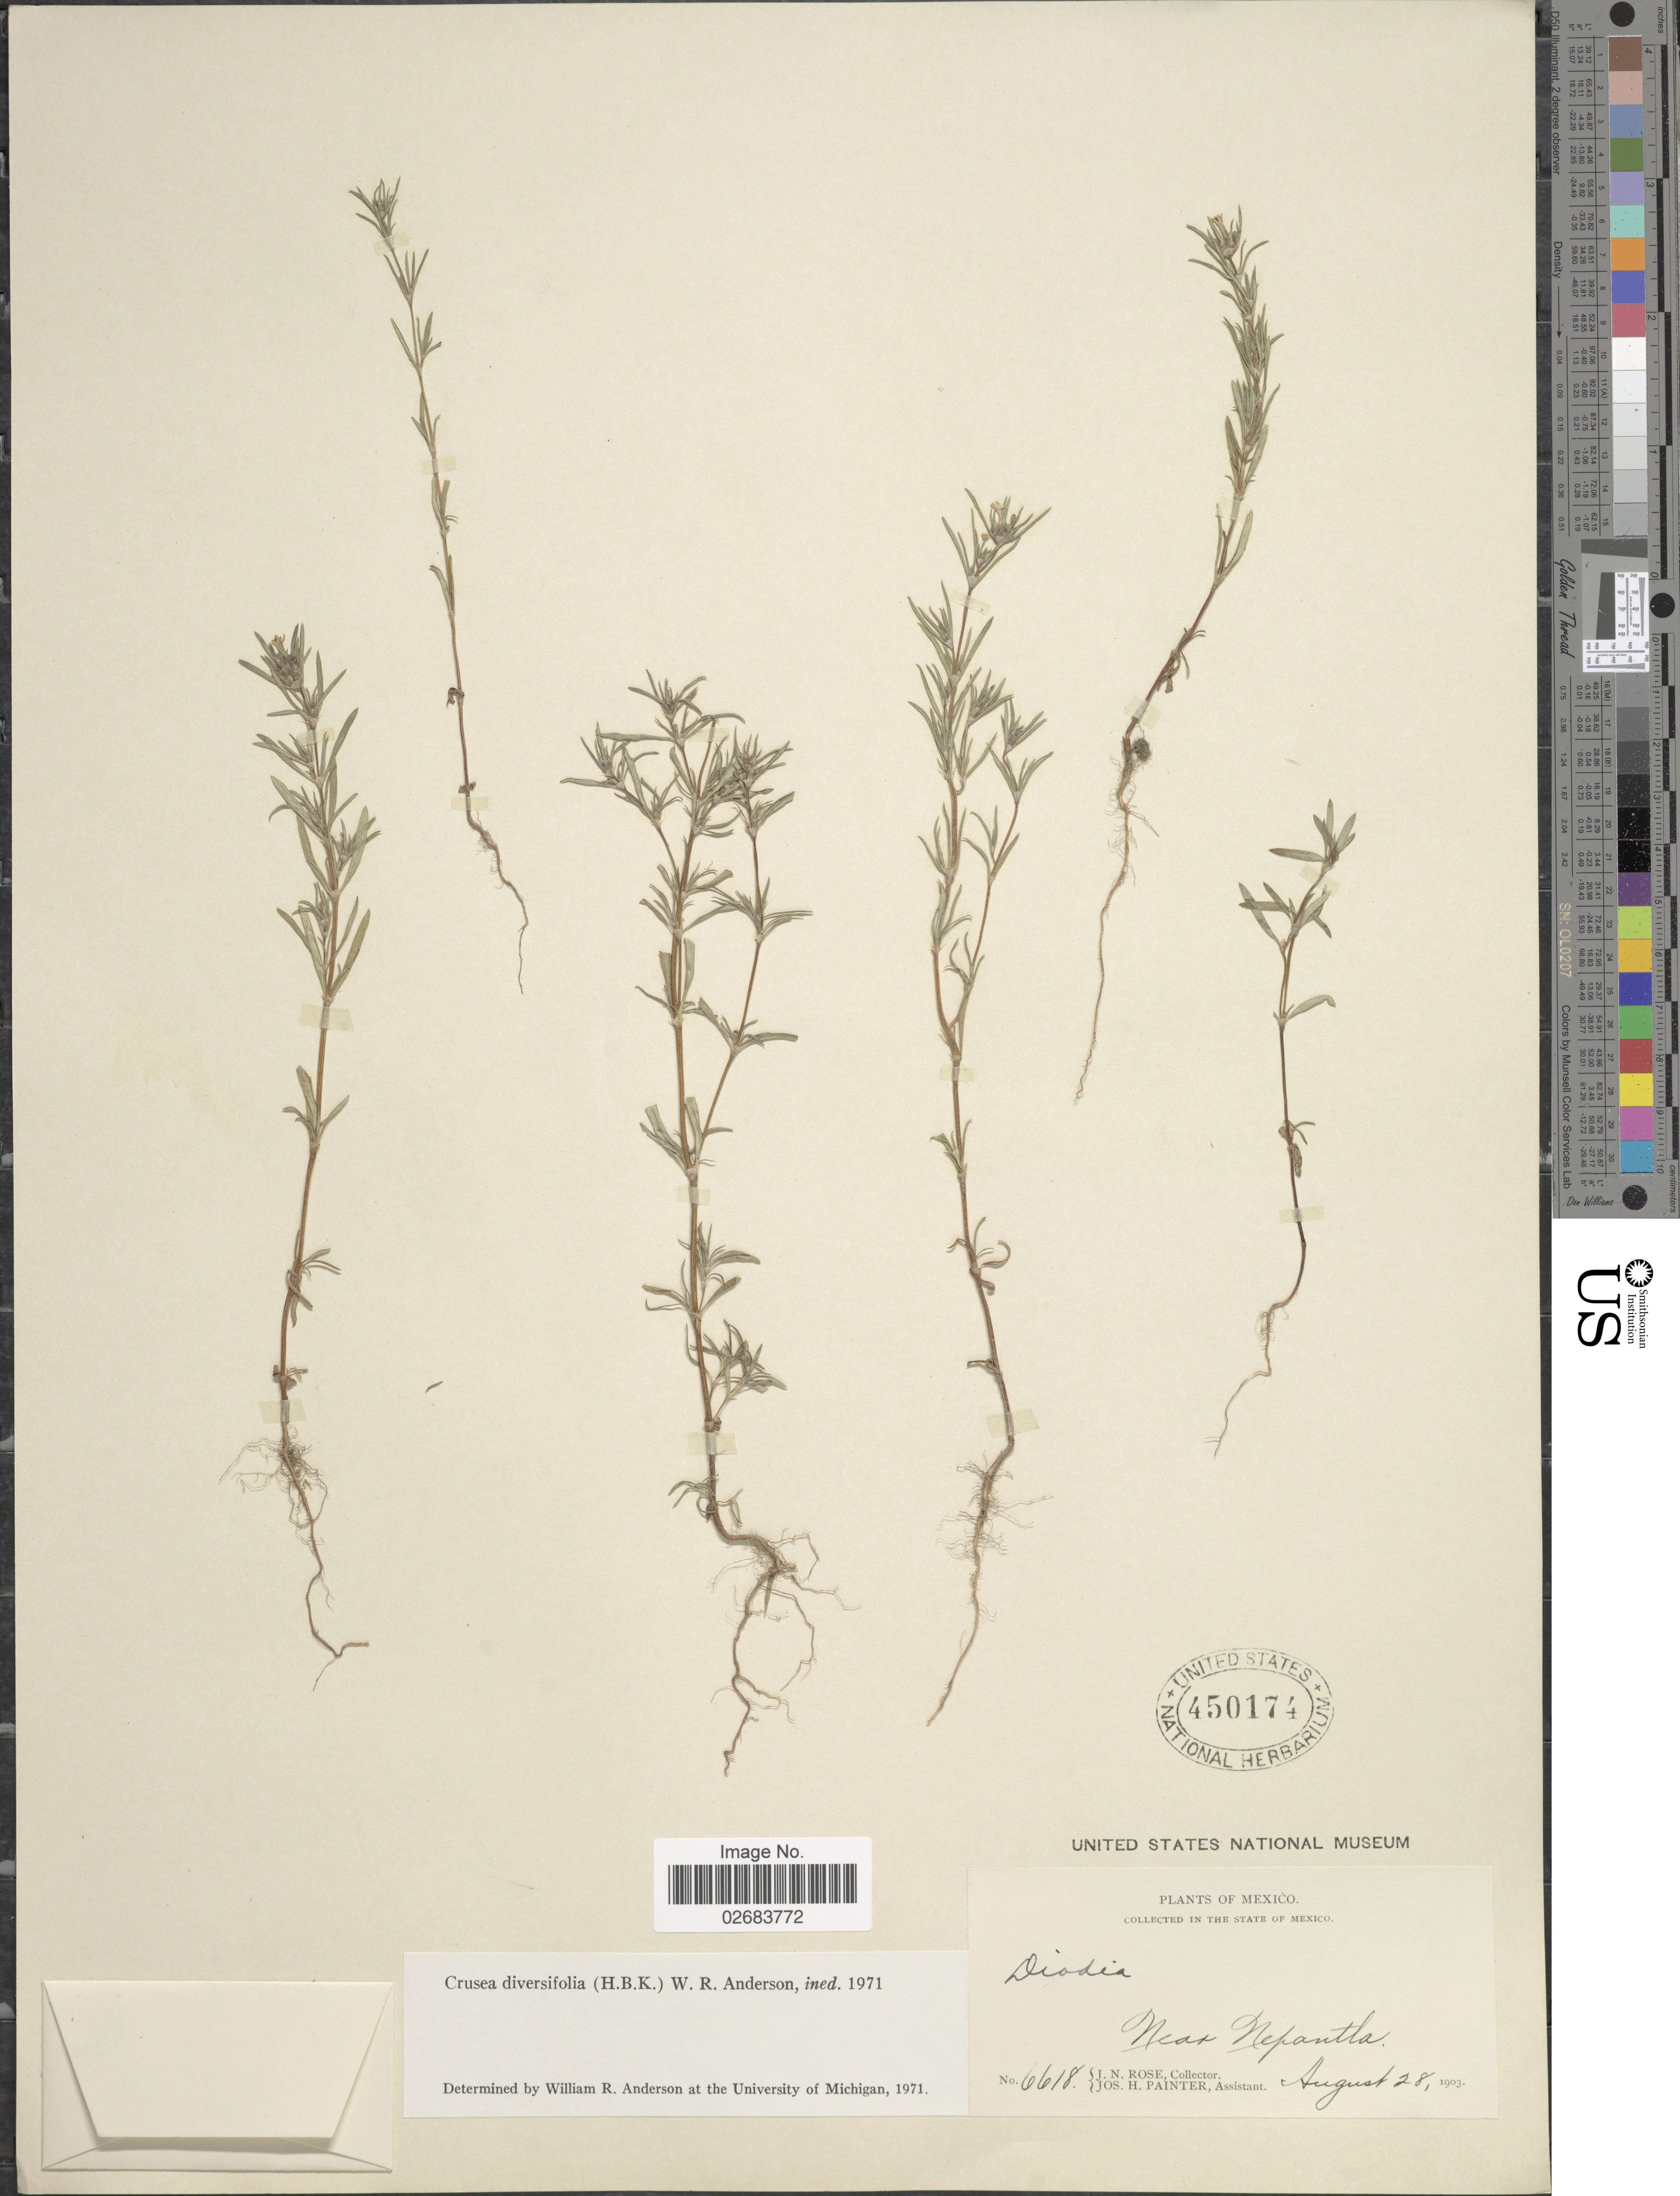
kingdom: Plantae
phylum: Tracheophyta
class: Magnoliopsida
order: Gentianales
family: Rubiaceae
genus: Crusea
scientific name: Crusea diversifolia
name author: (Kunth) W.R. Anderson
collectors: J. N. Rose & J. H. Painter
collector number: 6618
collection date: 1903-08-28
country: Mexico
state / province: México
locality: Near Nepantla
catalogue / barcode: US 450174